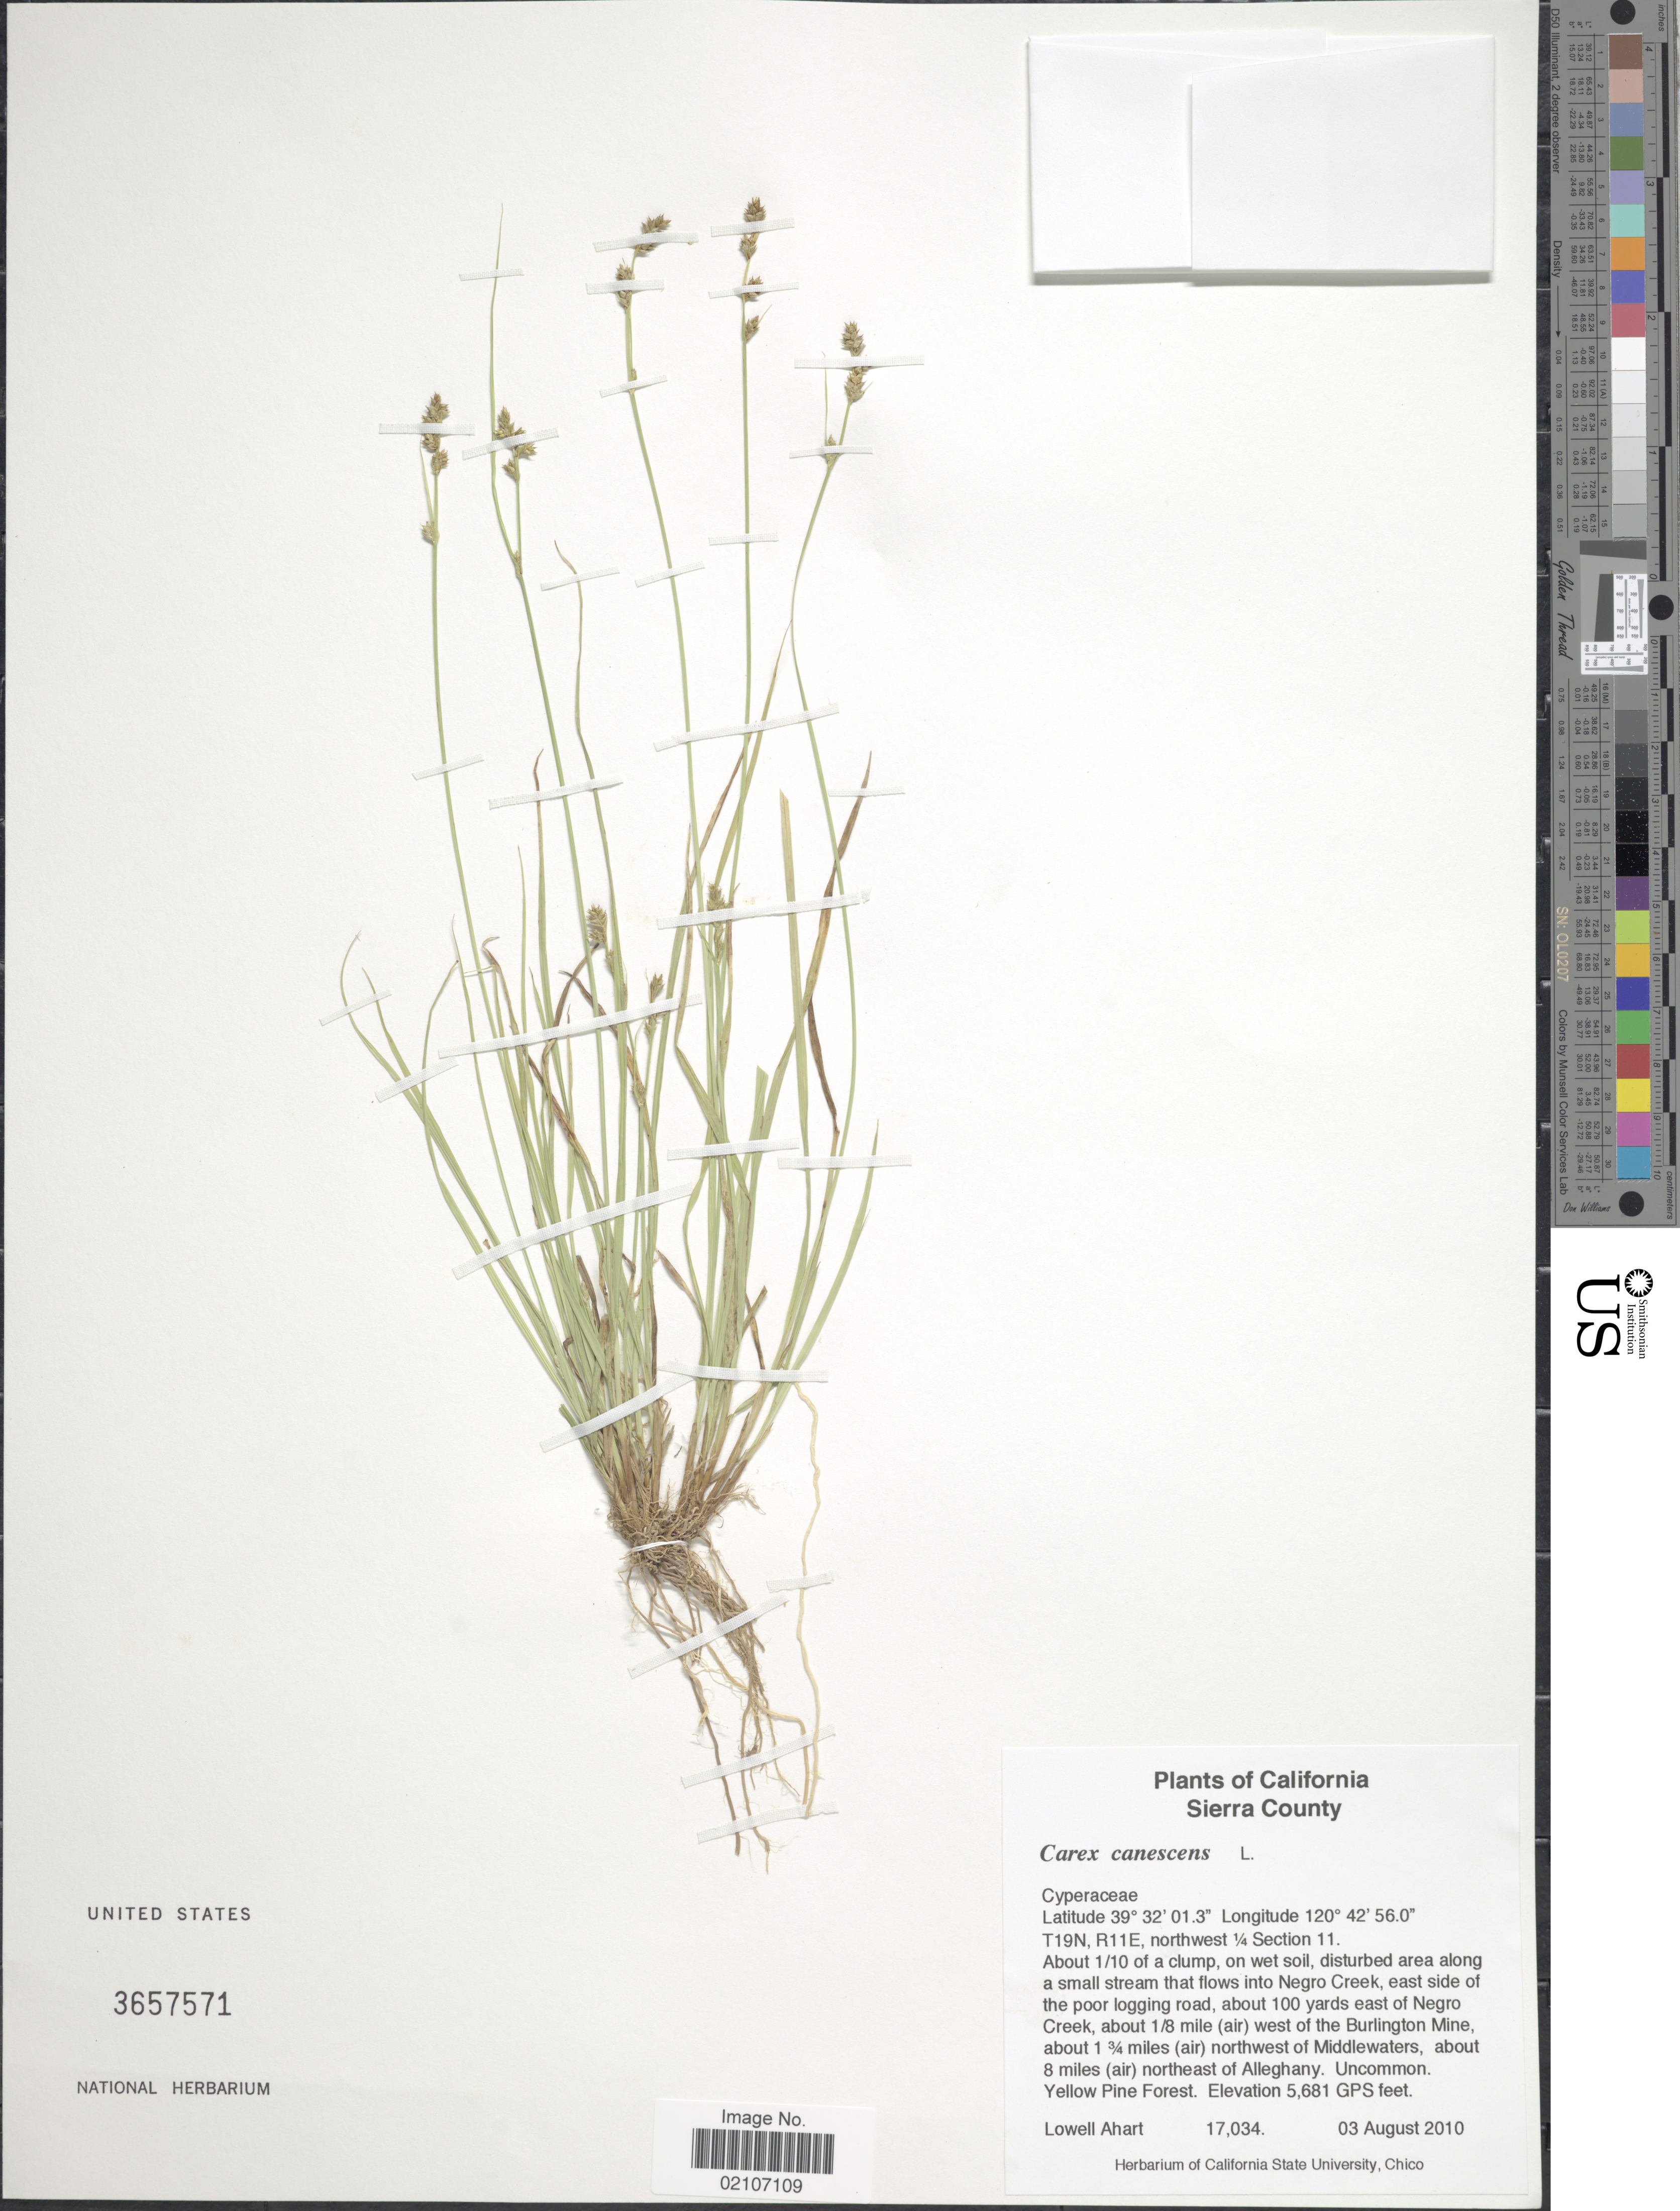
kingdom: Plantae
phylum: Tracheophyta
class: Liliopsida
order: Poales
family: Cyperaceae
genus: Carex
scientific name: Carex canescens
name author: L.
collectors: L. Ahart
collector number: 17034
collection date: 2010-08-03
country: United States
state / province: California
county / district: Sierra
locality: Sierra County, T19N, R11E, northwest ¼ Section 11. disturbed area along a small stream that flows into Negro Creek, east side of the poor logging road, about 100 yards east of Negro Creek, about 1/8 mile (air) west of the Burlington Mine, about 1 ¾ miles (air) northwest of Middlewaters, about 8 miles (air) northeast of Alleghany, Yellow Pine Forest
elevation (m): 1732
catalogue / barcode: US 3657571